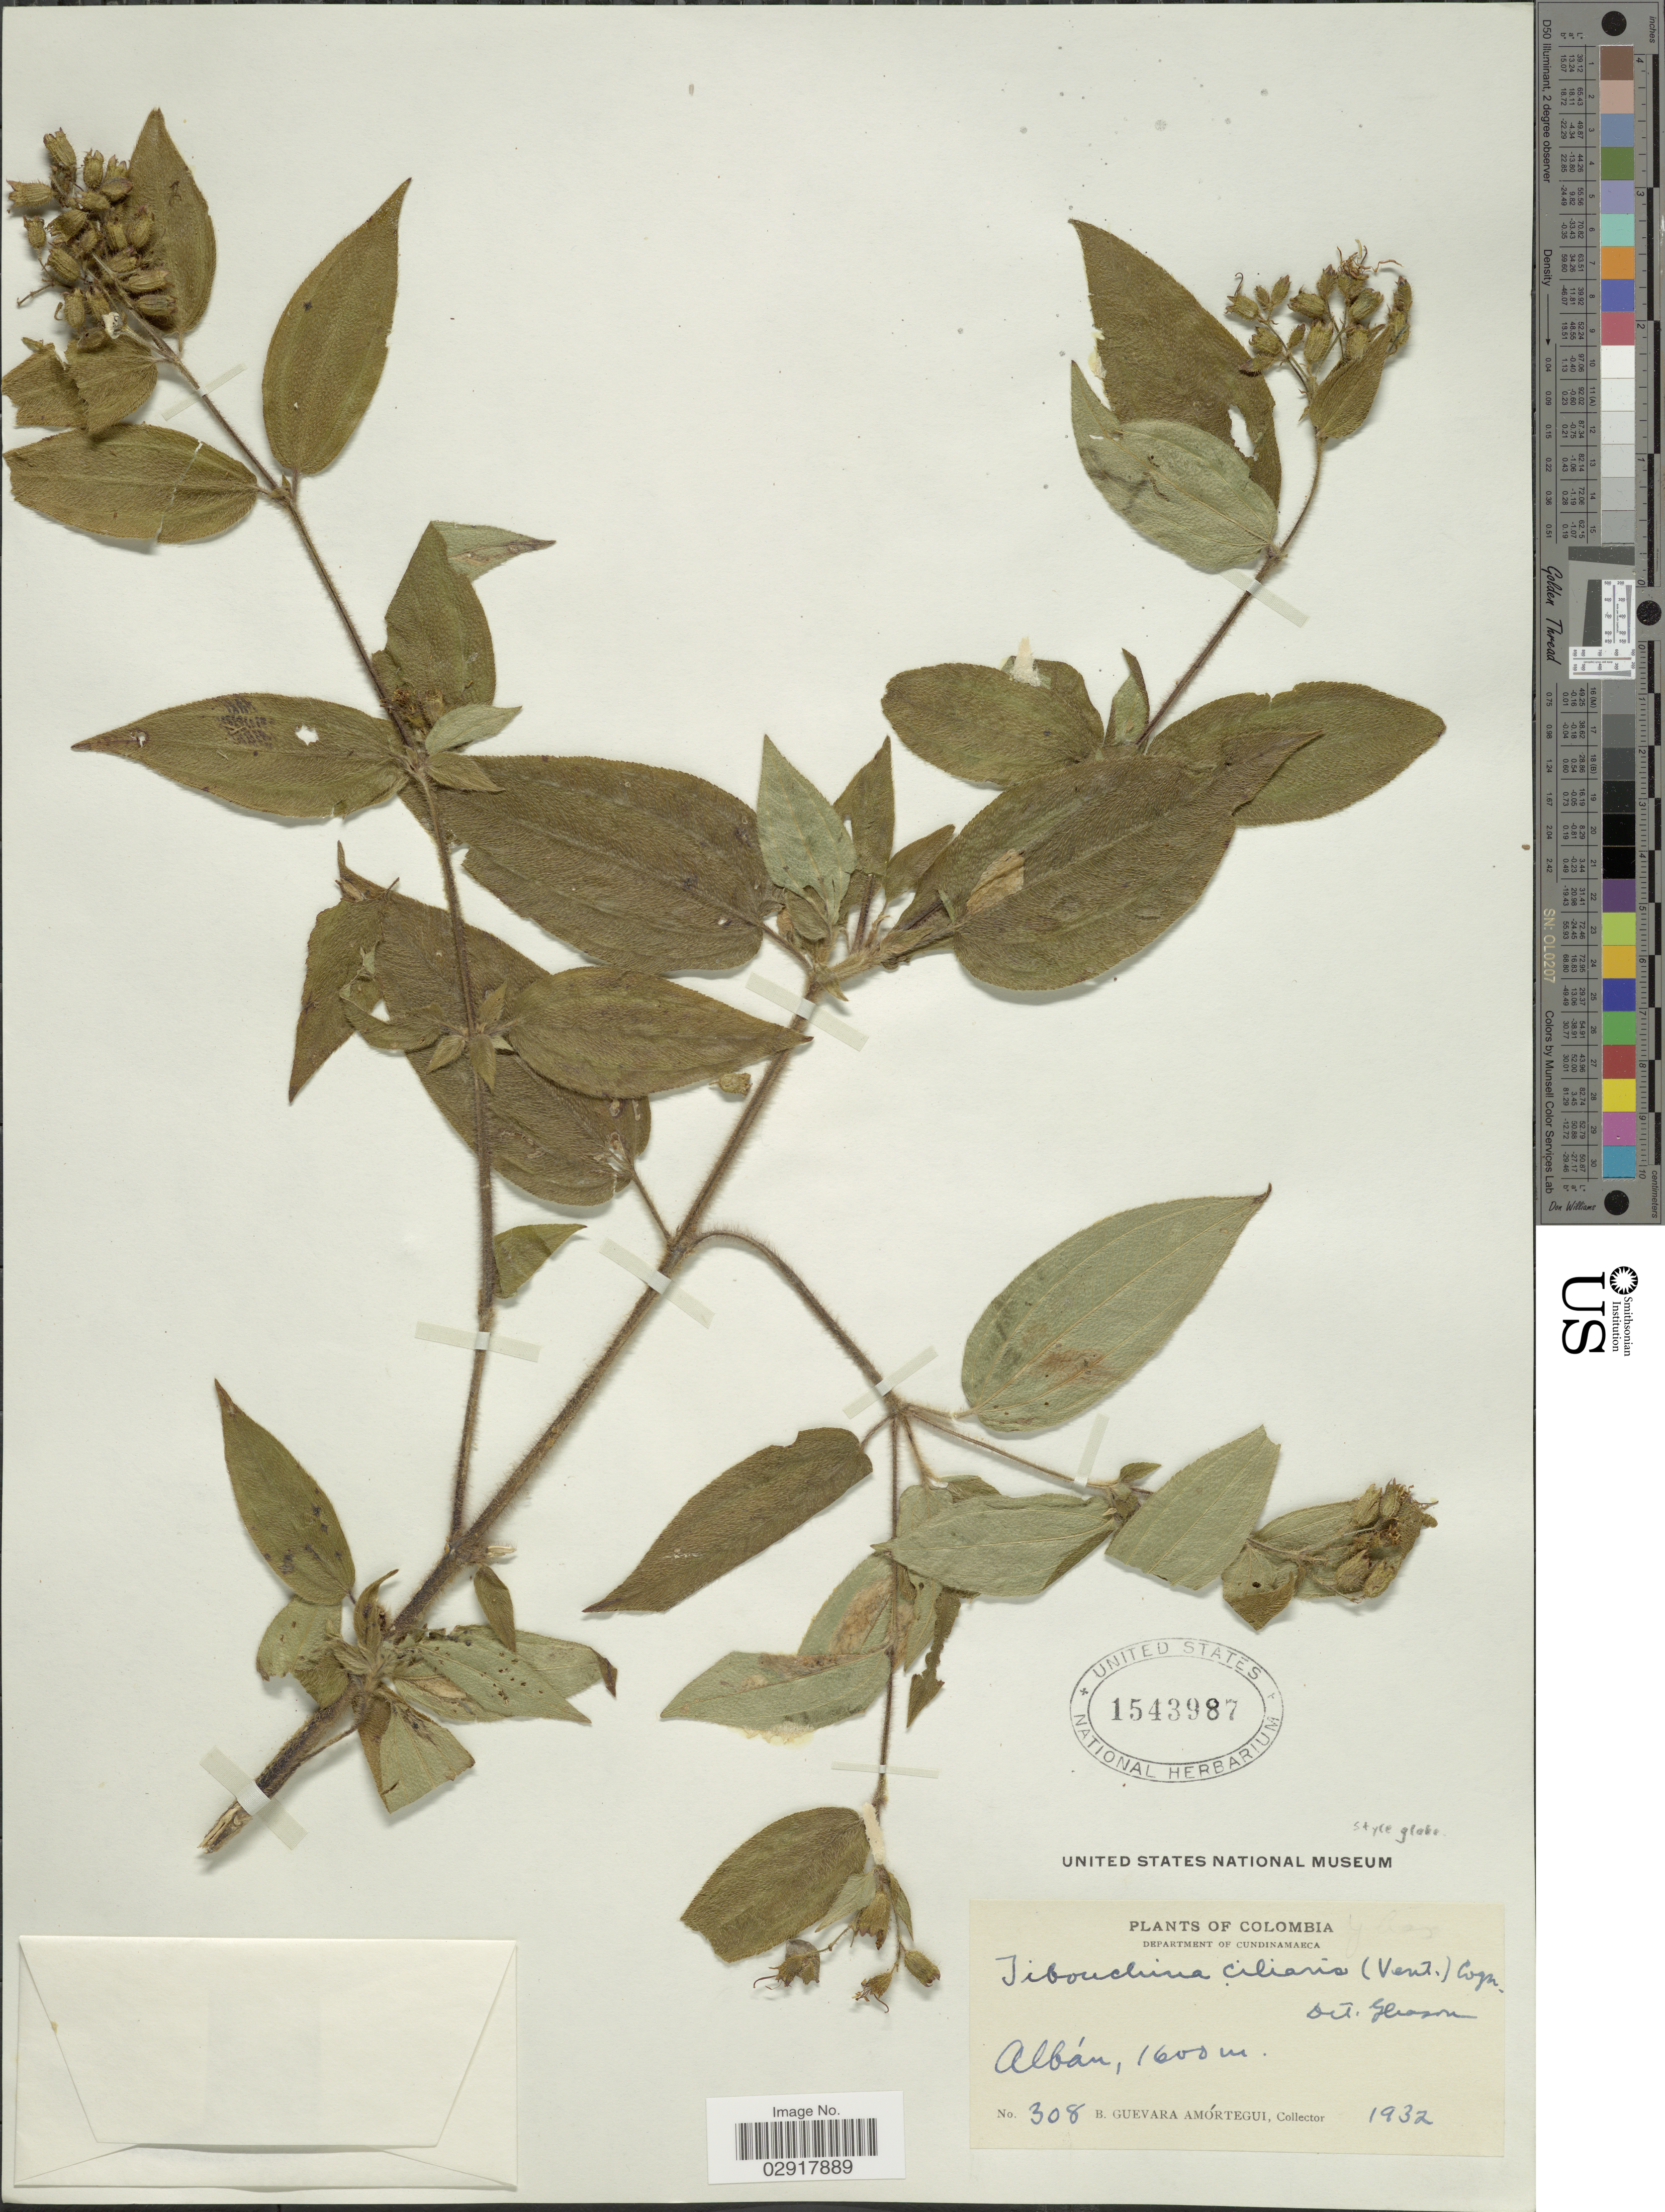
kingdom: Plantae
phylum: Tracheophyta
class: Magnoliopsida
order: Myrtales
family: Melastomataceae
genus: Chaetogastra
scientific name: Chaetogastra ciliaris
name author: (Vent.) DC.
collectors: B. Guevara Amortegui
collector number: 308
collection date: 1932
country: Colombia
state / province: Cundinamarca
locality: Department of Cundinamarca. Albán.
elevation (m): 1600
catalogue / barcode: US 1543987